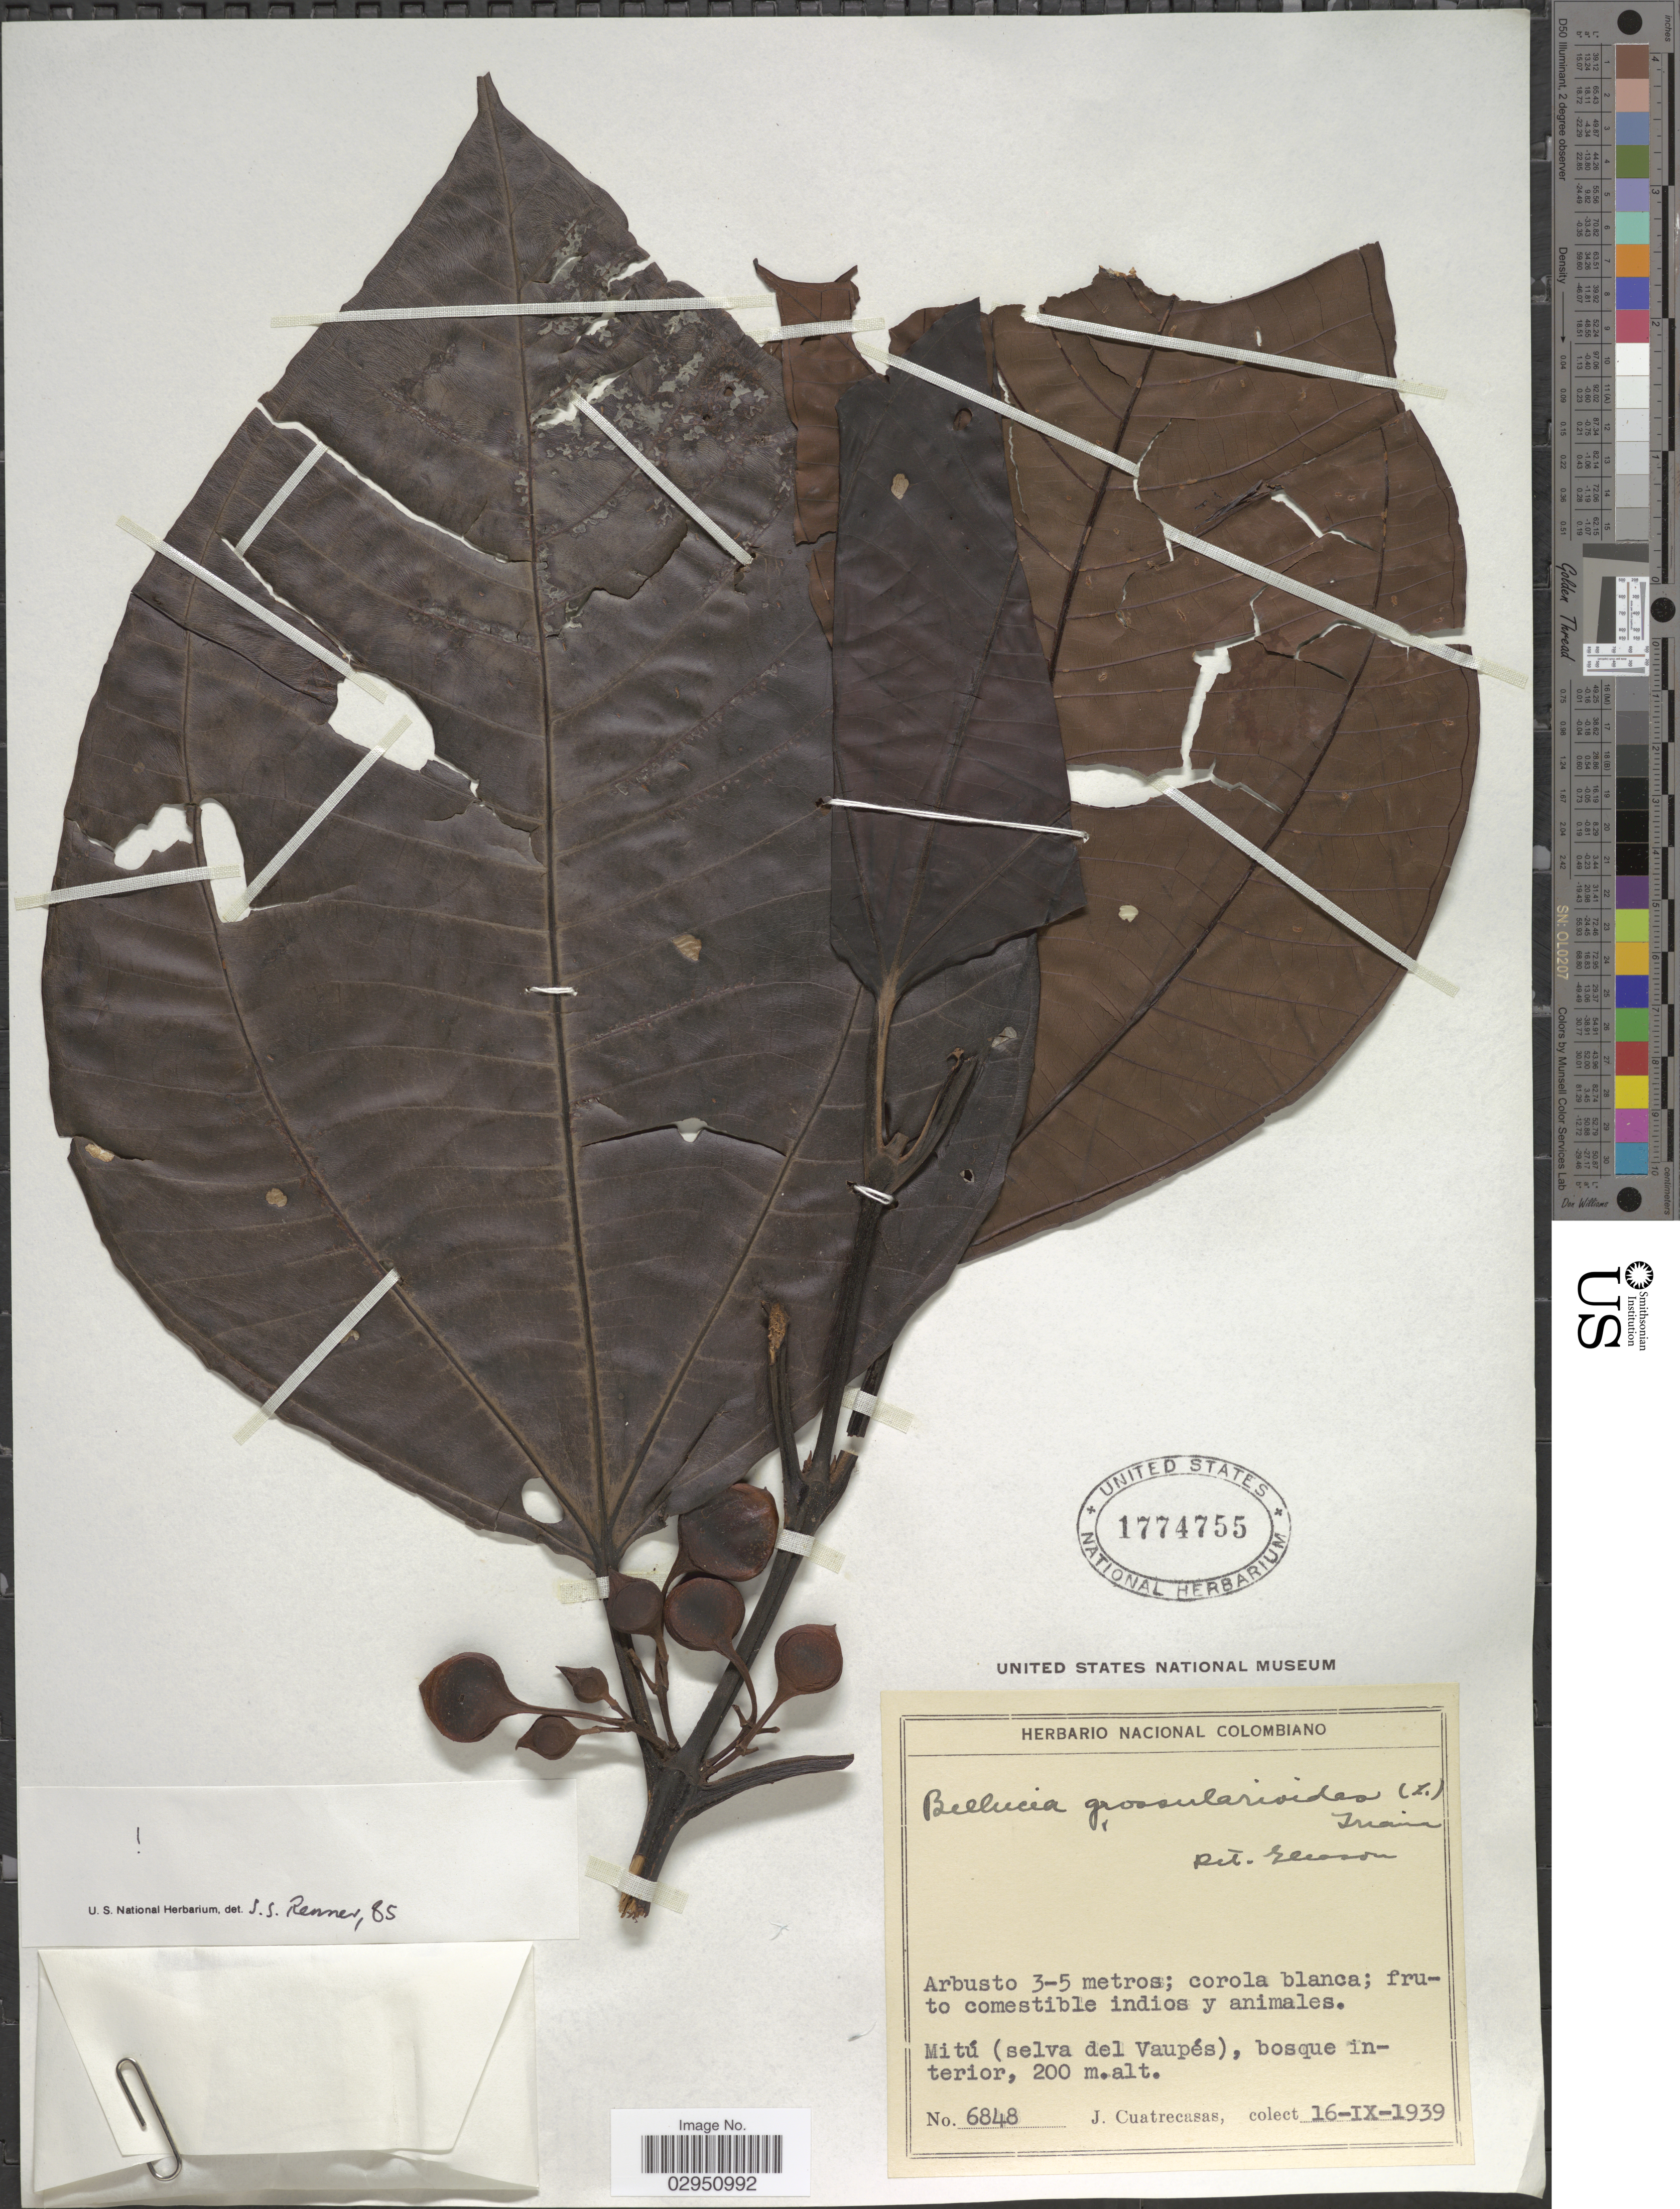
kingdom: Plantae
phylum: Tracheophyta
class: Magnoliopsida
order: Myrtales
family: Melastomataceae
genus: Bellucia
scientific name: Bellucia grossularioides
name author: (L.) Triana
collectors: J. Cuatrecasas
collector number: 6848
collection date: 1939-09-16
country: Colombia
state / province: Vaupés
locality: Mitú (selva del Vaupés).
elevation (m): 200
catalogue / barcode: US 1774755